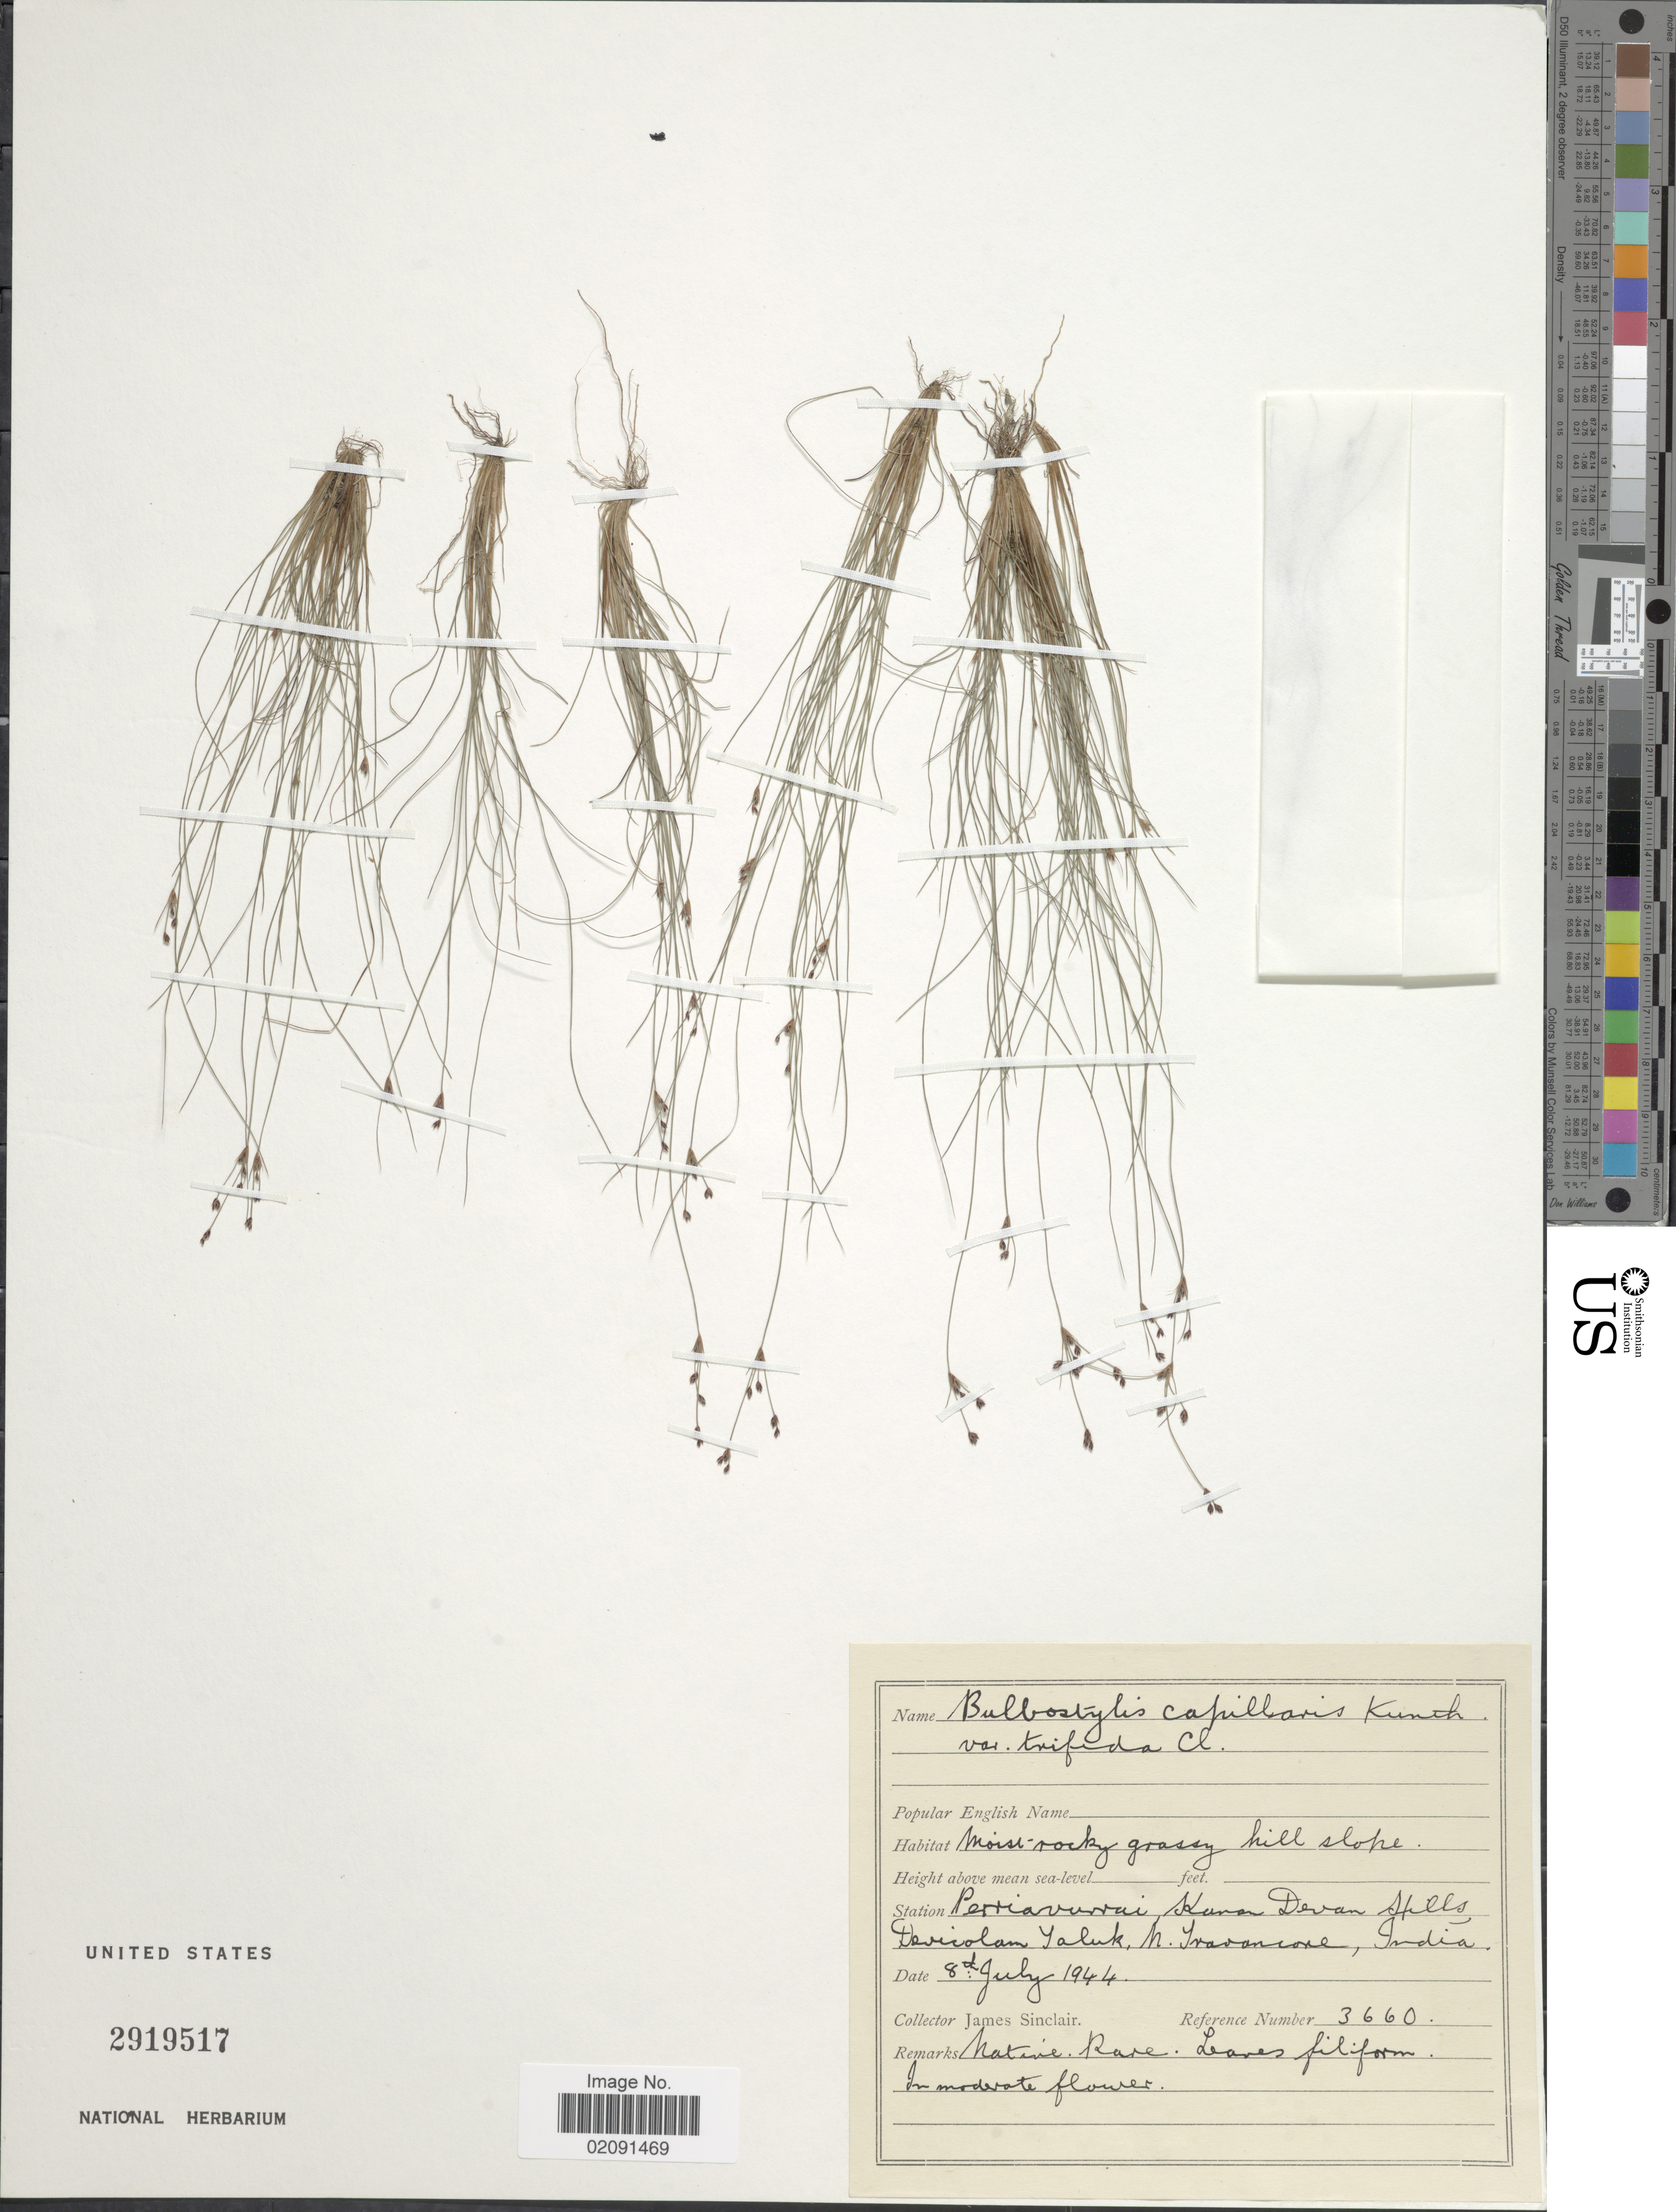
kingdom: Plantae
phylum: Tracheophyta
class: Liliopsida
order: Poales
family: Cyperaceae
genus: Bulbostylis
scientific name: Bulbostylis capillaris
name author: (L.) Kunth ex C.B. Clarke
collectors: J. Sinclair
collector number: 3660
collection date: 1944-07-08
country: India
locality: Persiavurai [interpreted] Kanan Devan Hills, Devicolam Taluk, N. Travancore.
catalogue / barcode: US 2919517